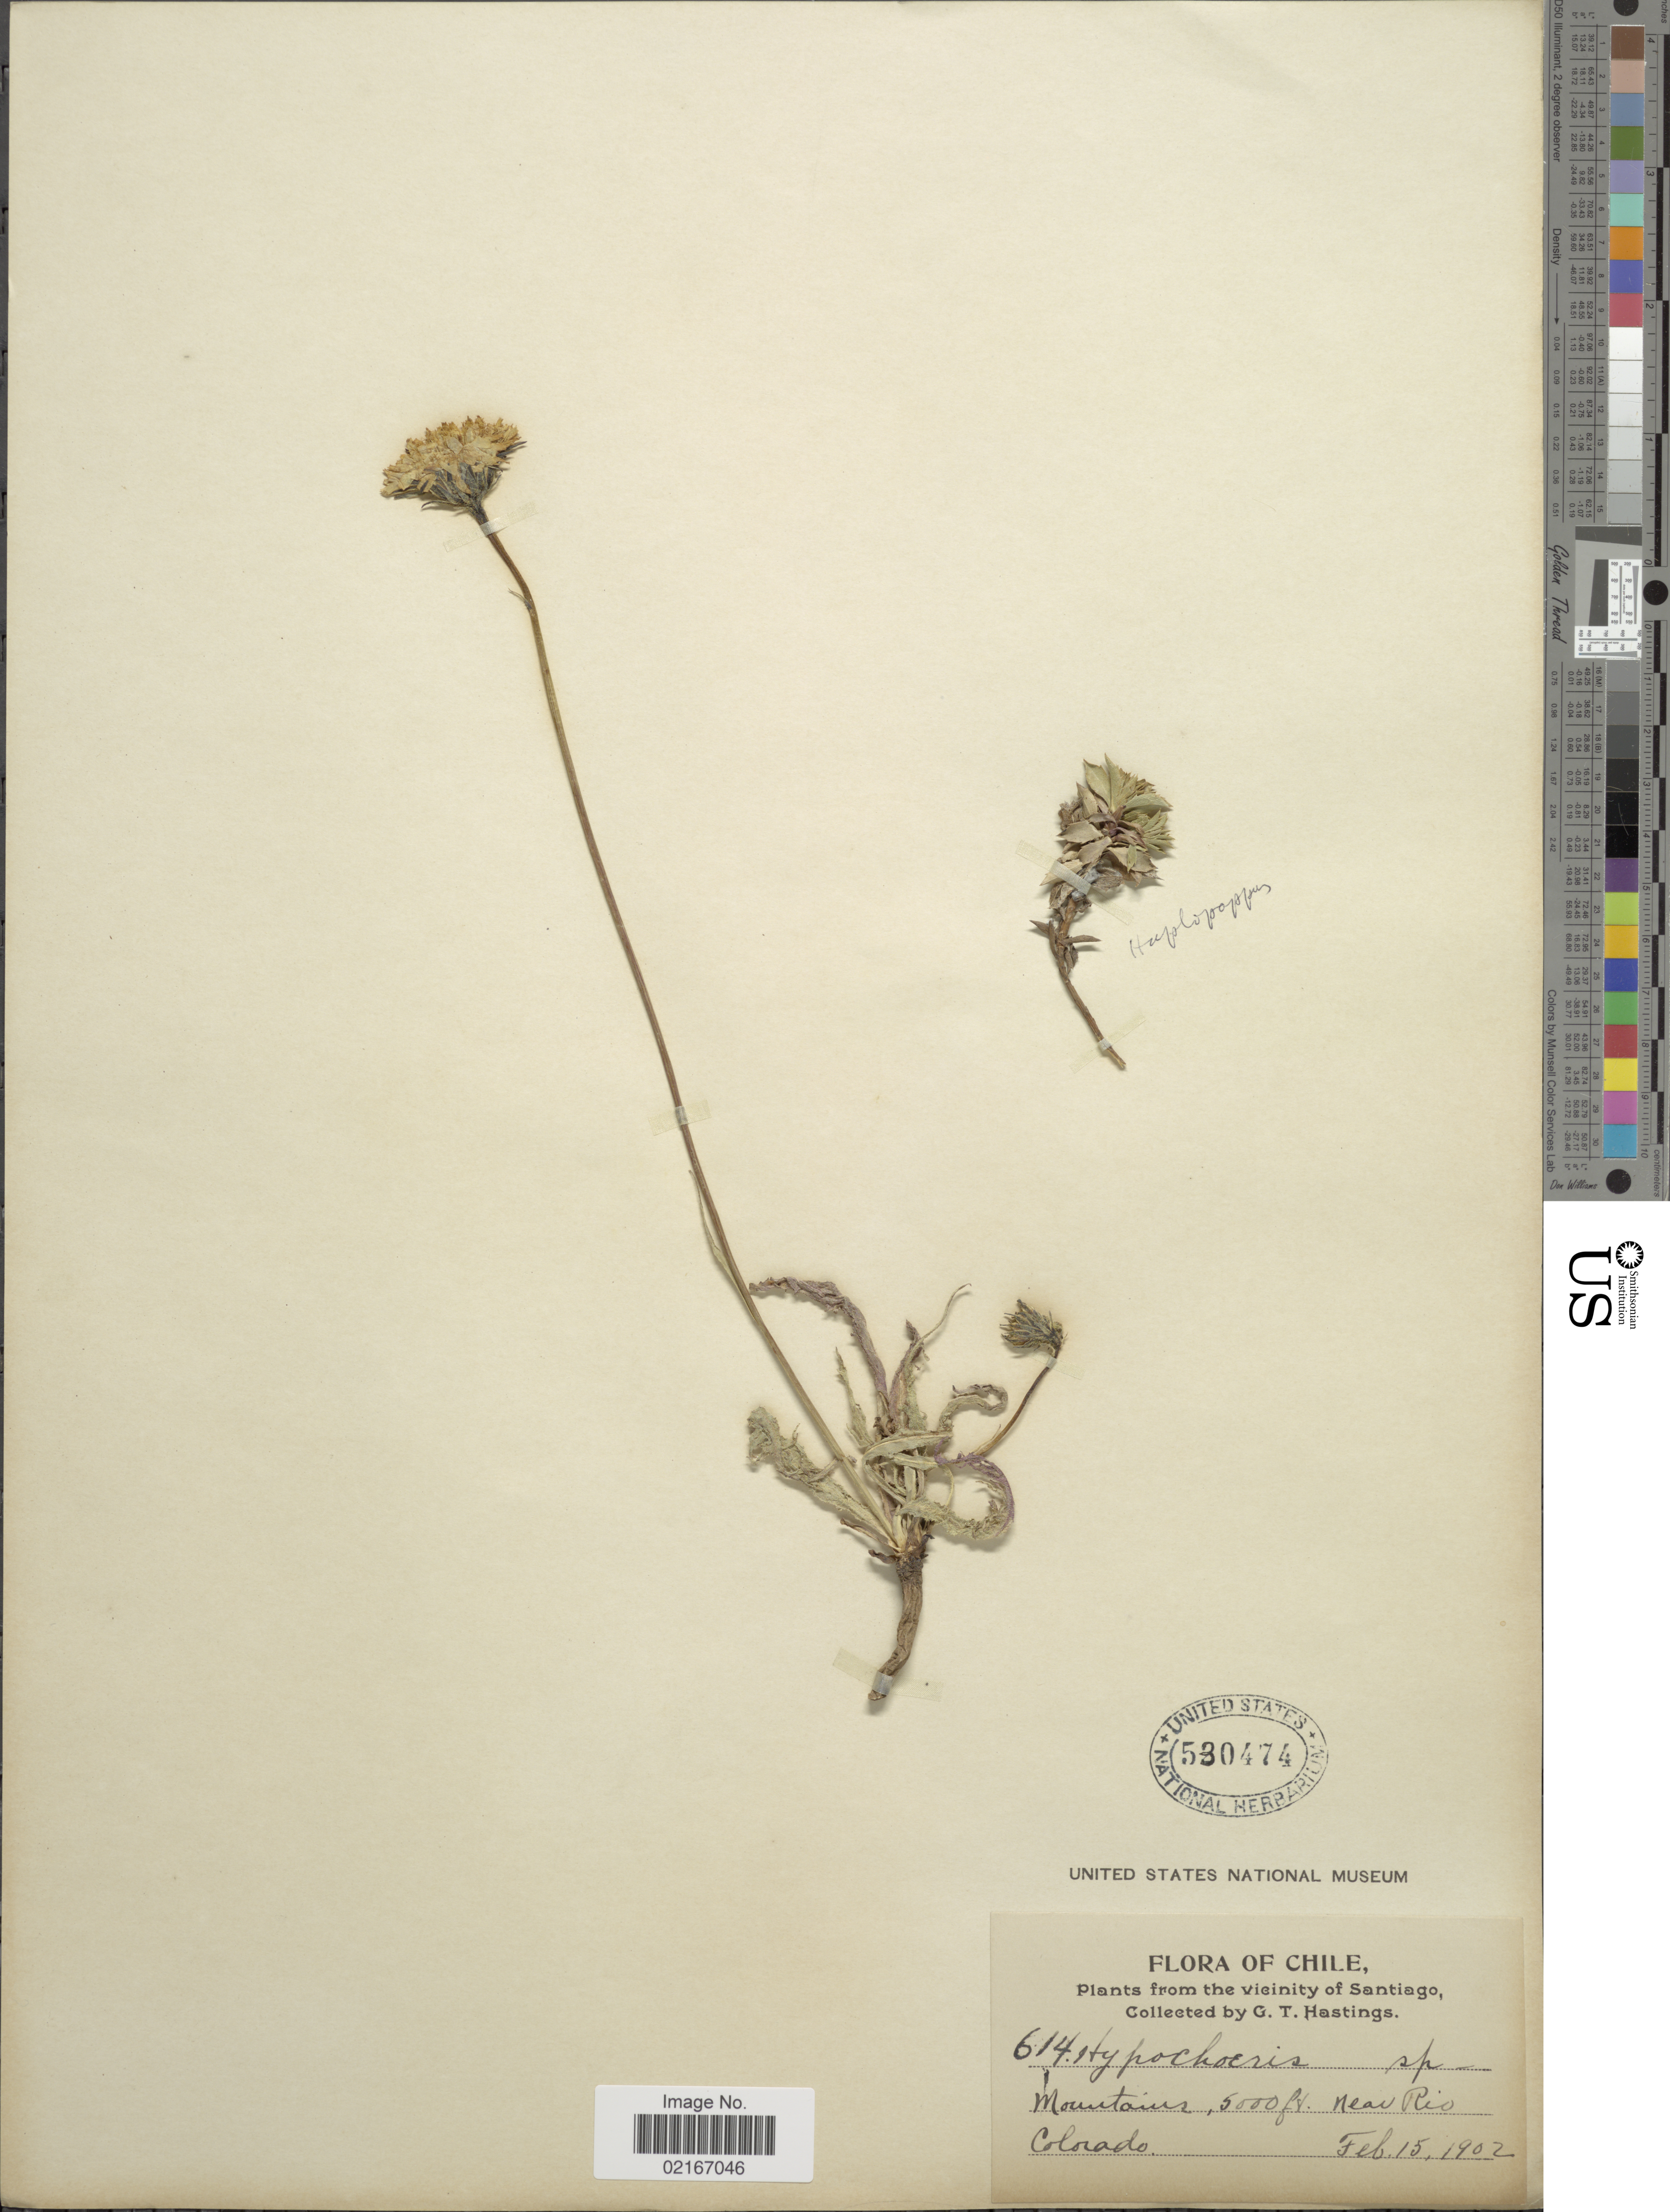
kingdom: Plantae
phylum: Tracheophyta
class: Magnoliopsida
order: Asterales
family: Asteraceae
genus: Hypochaeris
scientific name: Hypochaeris sp.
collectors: G. Hastings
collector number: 614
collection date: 1902-02-15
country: Chile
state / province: Región Metropolitana (RM)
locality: The vicinity of Santiago, Mountains, near Rio, Colorado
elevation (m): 1524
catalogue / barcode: US 530474